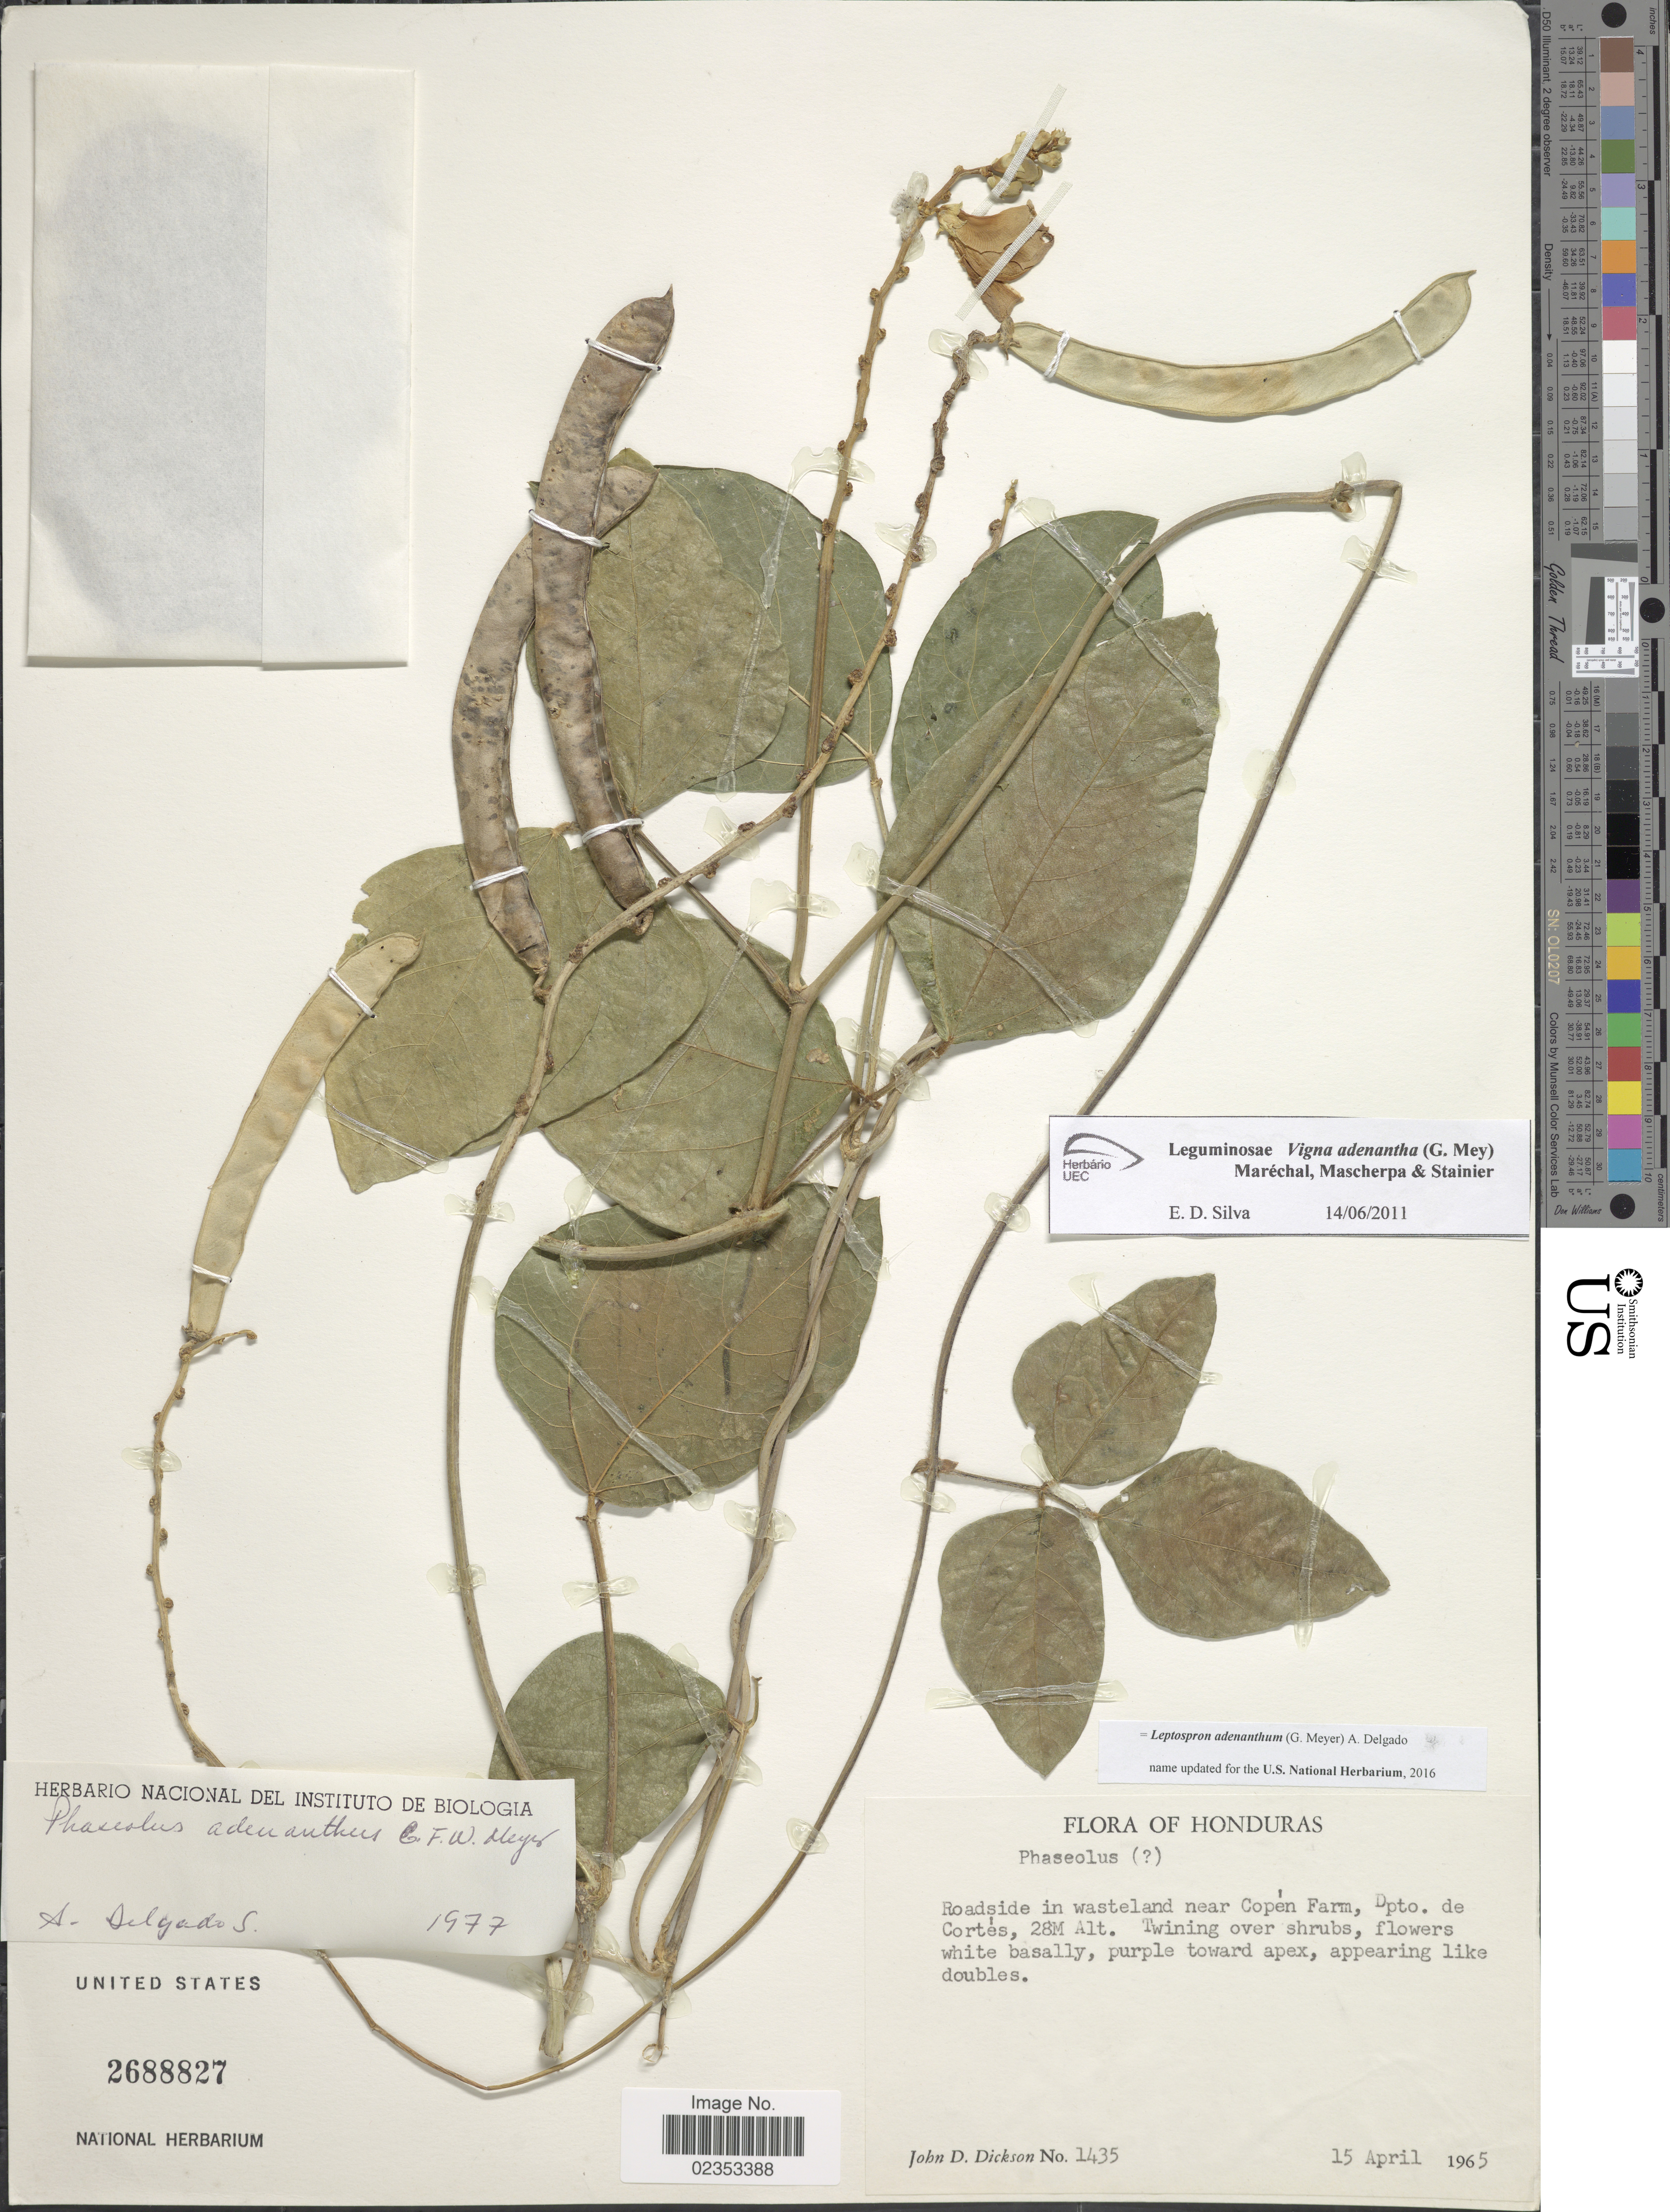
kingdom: Plantae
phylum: Tracheophyta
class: Magnoliopsida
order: Fabales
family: Fabaceae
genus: Leptospron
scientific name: Leptospron adenanthum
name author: (G. Mey.) A. Delgado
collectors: J. Dickson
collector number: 1435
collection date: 1965-04-15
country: Honduras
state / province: Cortés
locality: Roadside in wasteland near Copen Farm.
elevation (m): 28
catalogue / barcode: US 2688827